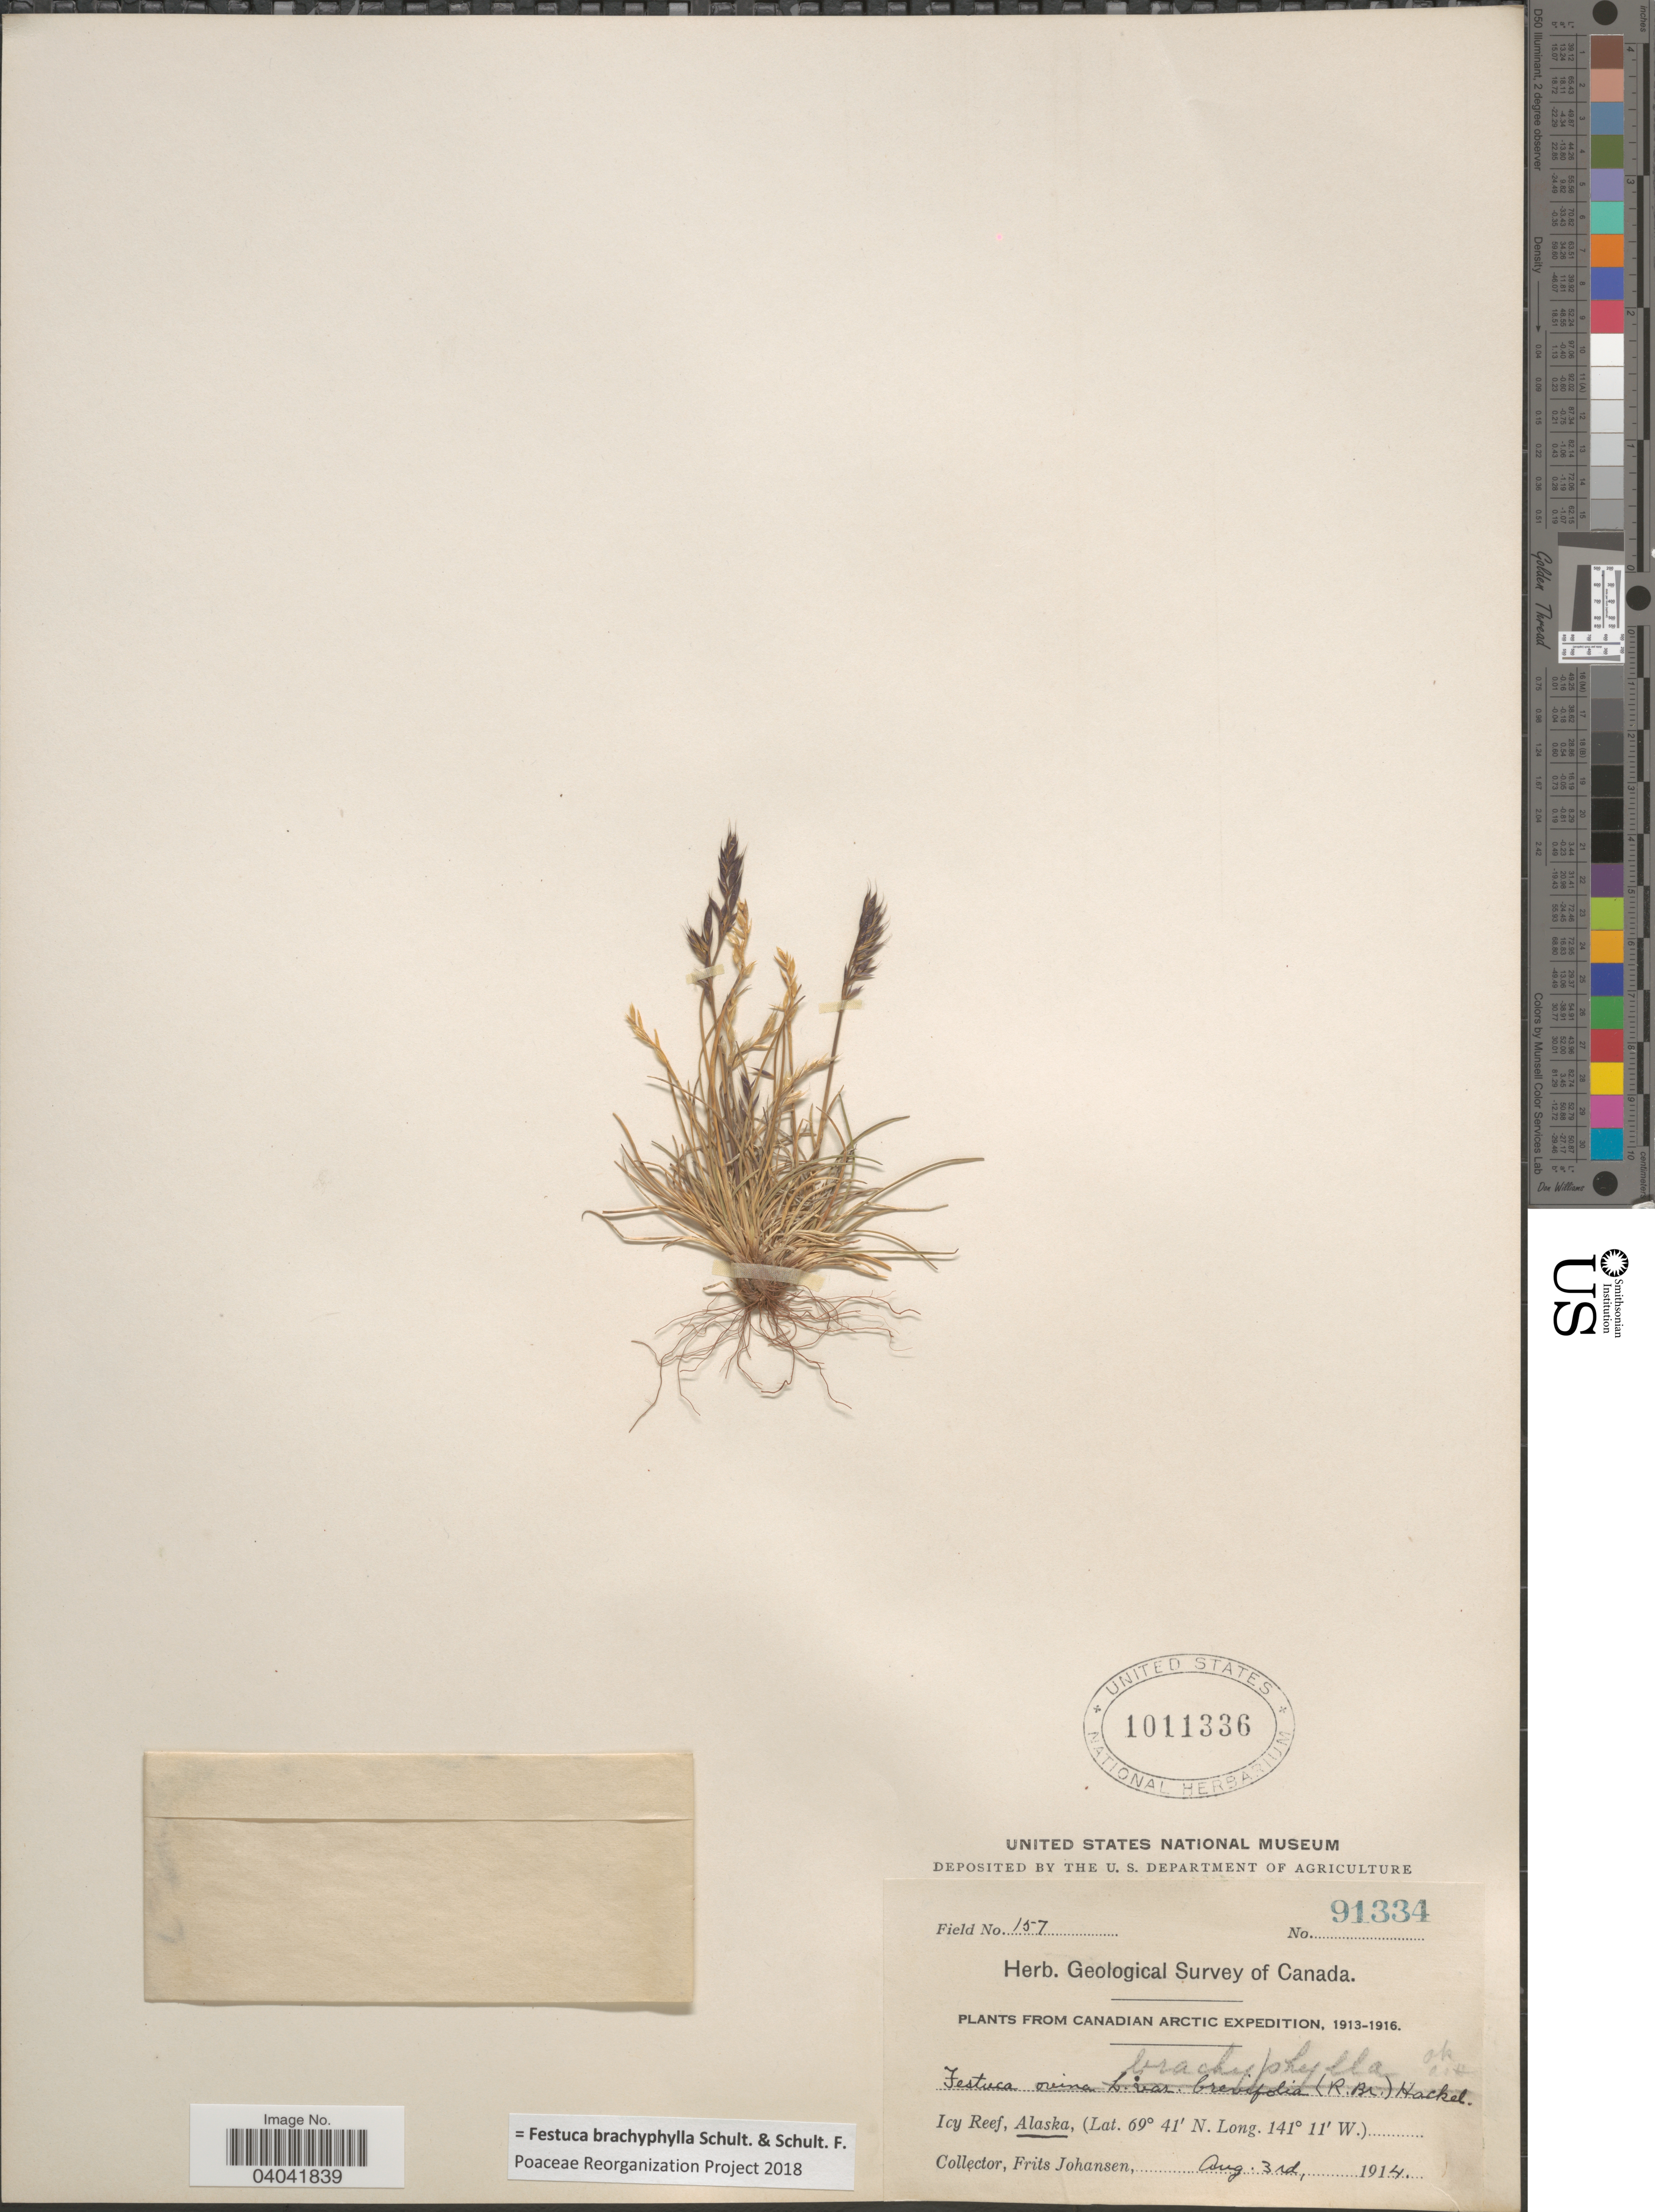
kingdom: Plantae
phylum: Tracheophyta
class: Liliopsida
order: Poales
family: Poaceae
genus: Festuca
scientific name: Festuca brachyphylla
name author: Schult. & Schult. f.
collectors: F. Johansen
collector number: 91334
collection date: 1914-08-03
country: United States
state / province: Alaska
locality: Icy Reef.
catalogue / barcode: US 1011336